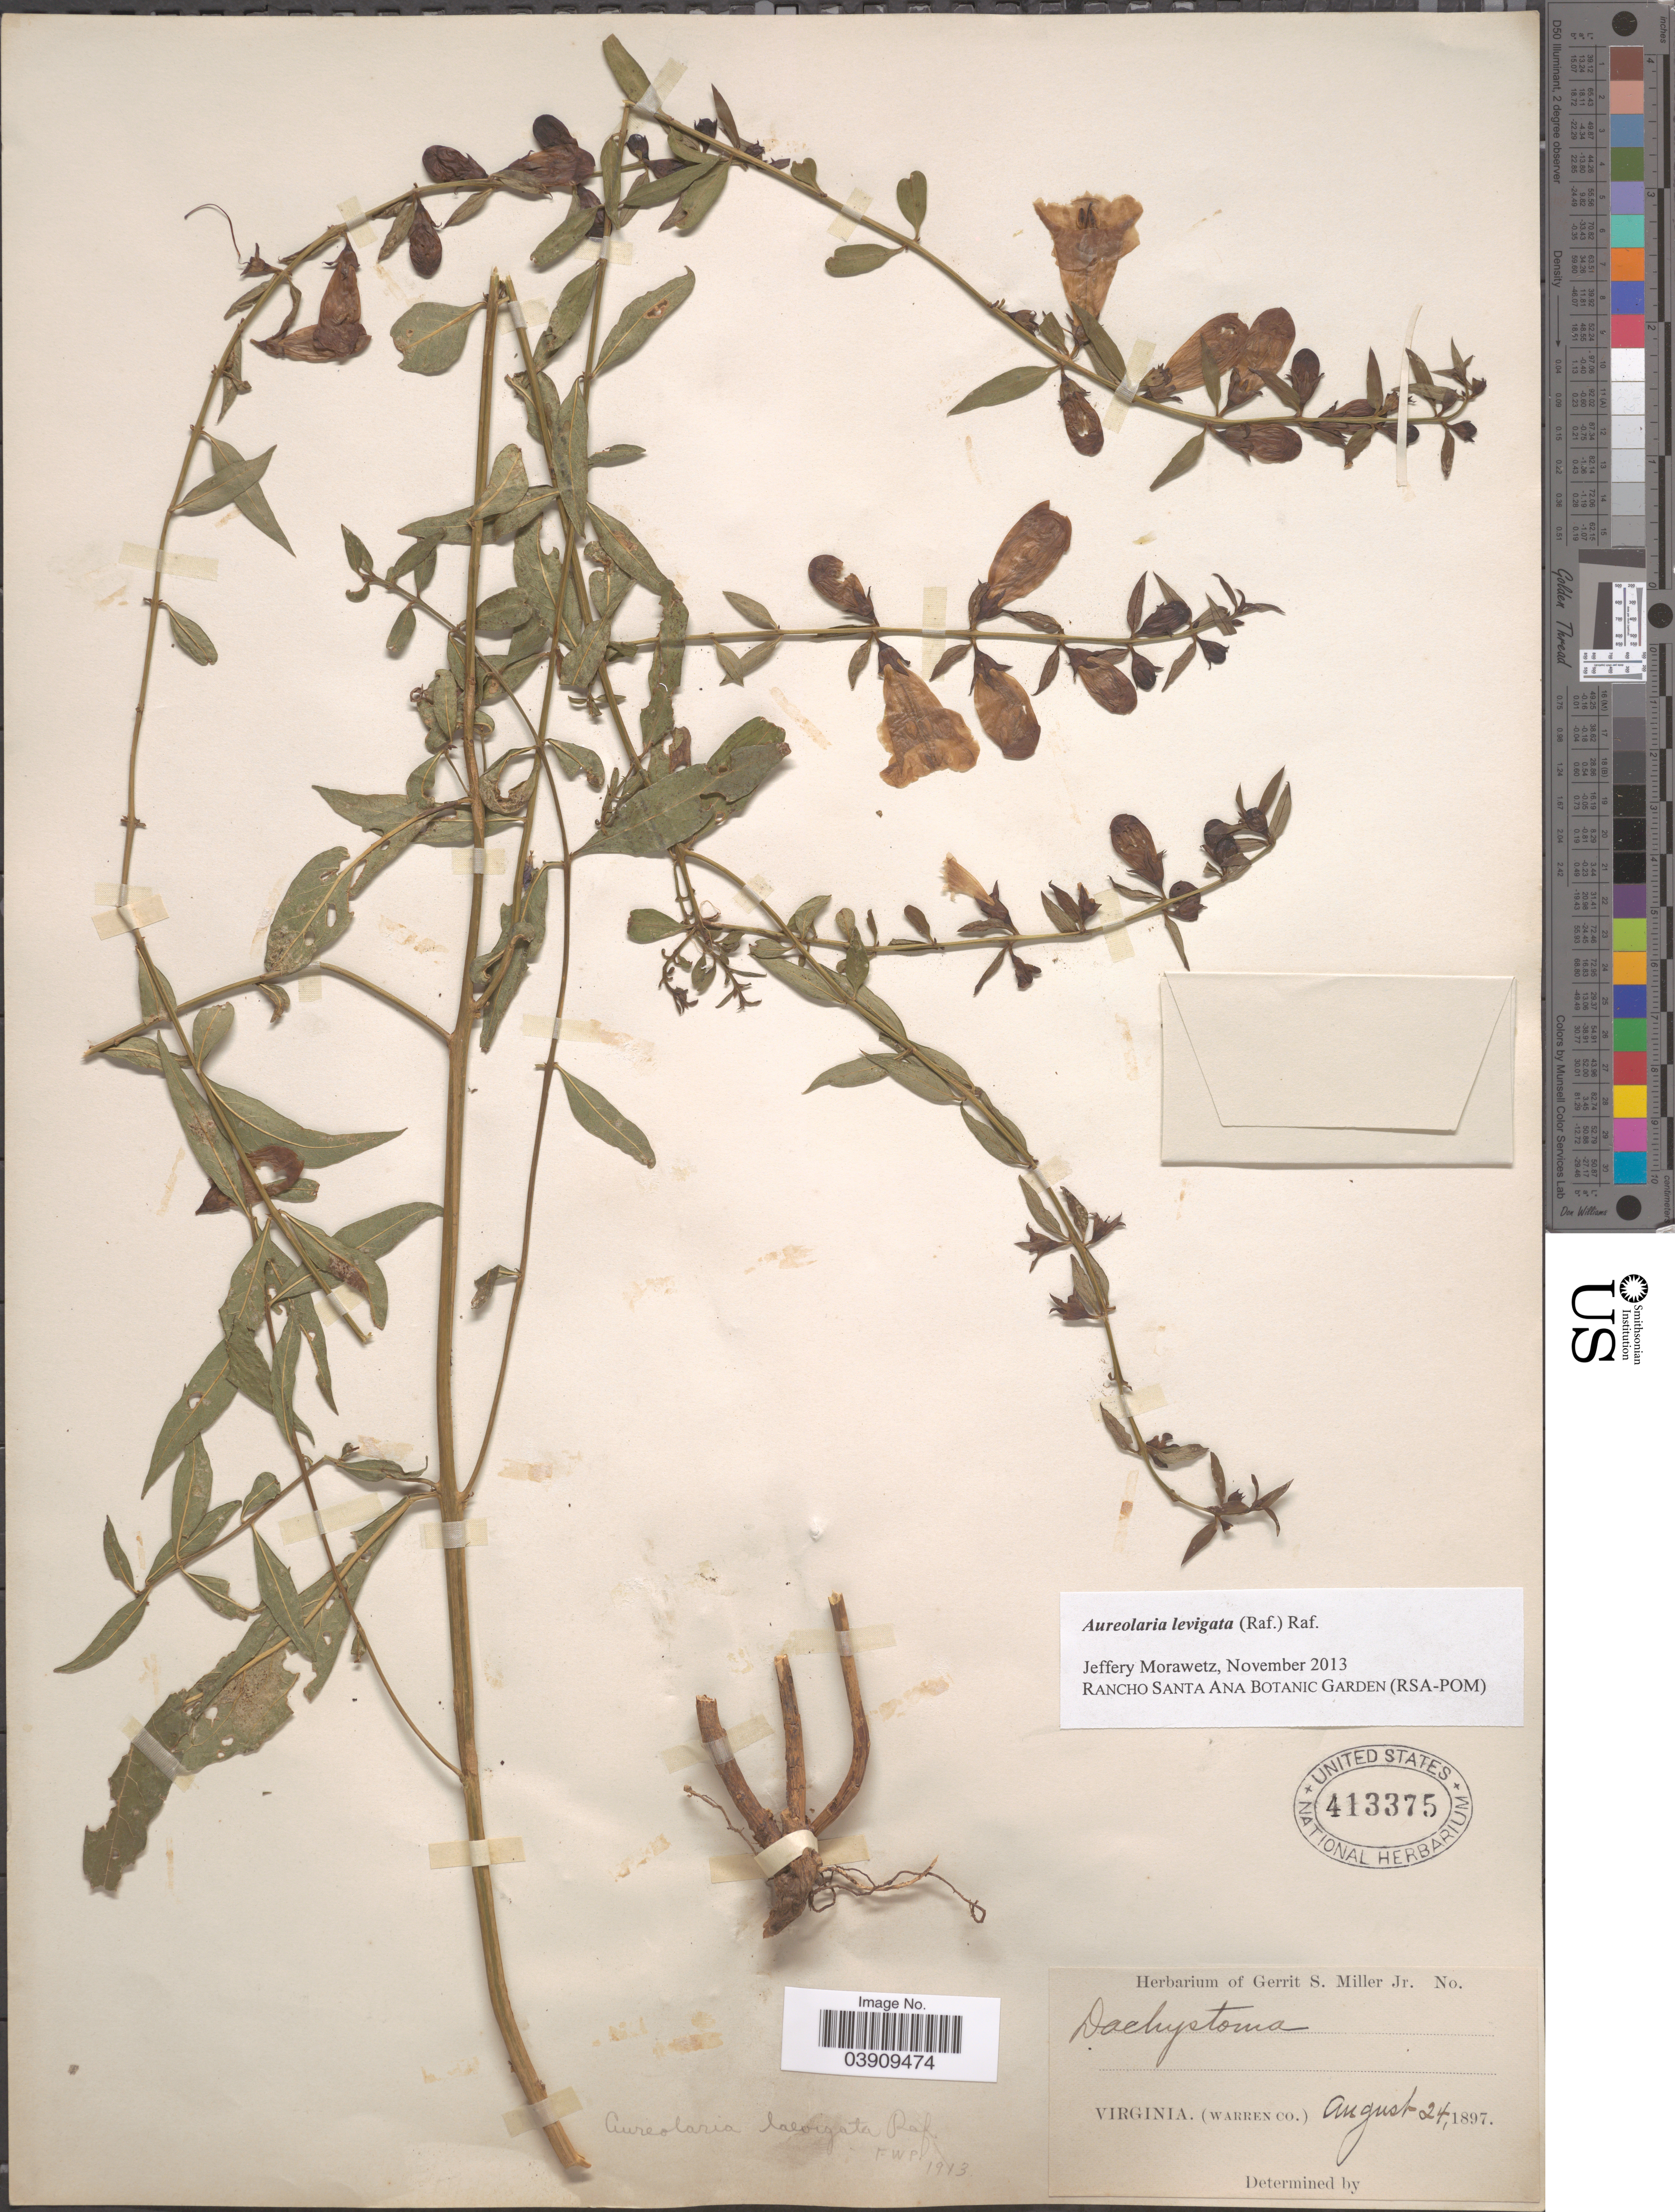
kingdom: Plantae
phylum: Tracheophyta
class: Magnoliopsida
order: Lamiales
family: Orobanchaceae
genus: Aureolaria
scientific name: Aureolaria laevigata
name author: (Raf.) Raf.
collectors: ex herb. Gerrit S. Miller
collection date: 1897-08-24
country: United States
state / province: Virginia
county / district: Warren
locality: Warren Co.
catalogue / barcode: US 413375